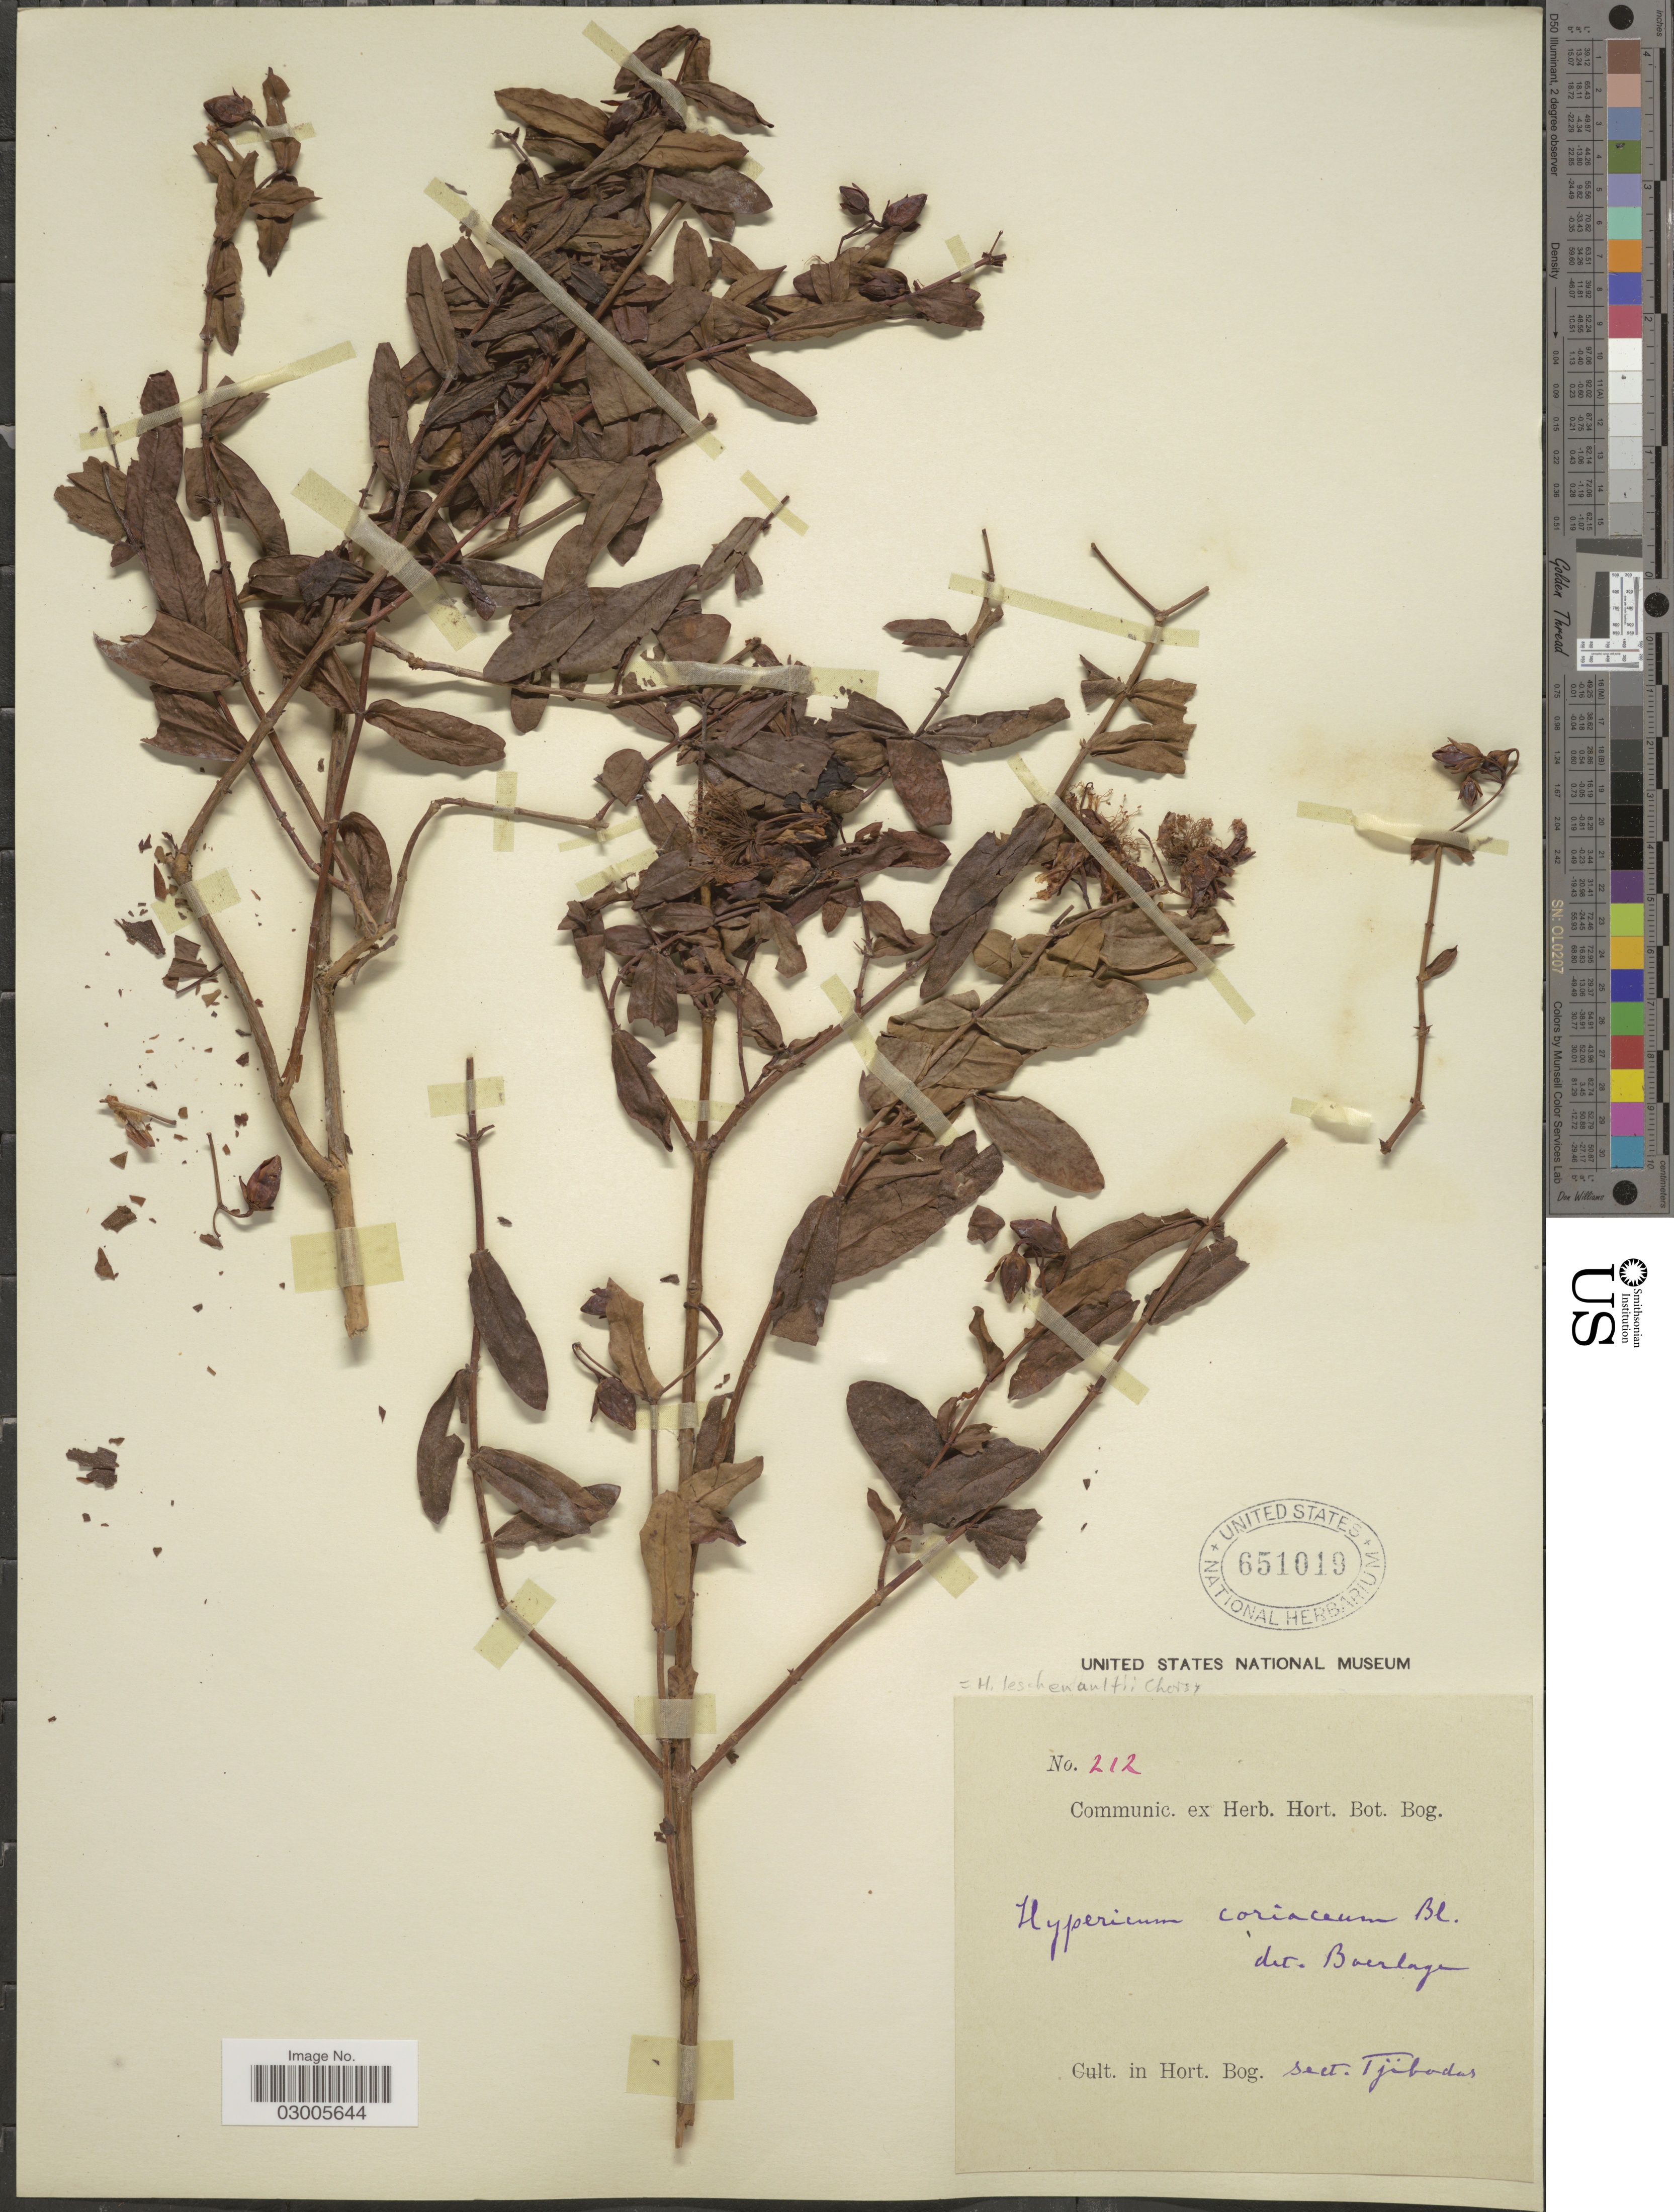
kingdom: Plantae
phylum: Tracheophyta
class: Magnoliopsida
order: Malpighiales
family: Hypericaceae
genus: Hypericum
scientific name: Hypericum leschenaultii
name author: Choisy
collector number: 212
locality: In Hort. Borg. sect Tjibodas.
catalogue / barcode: US 651019